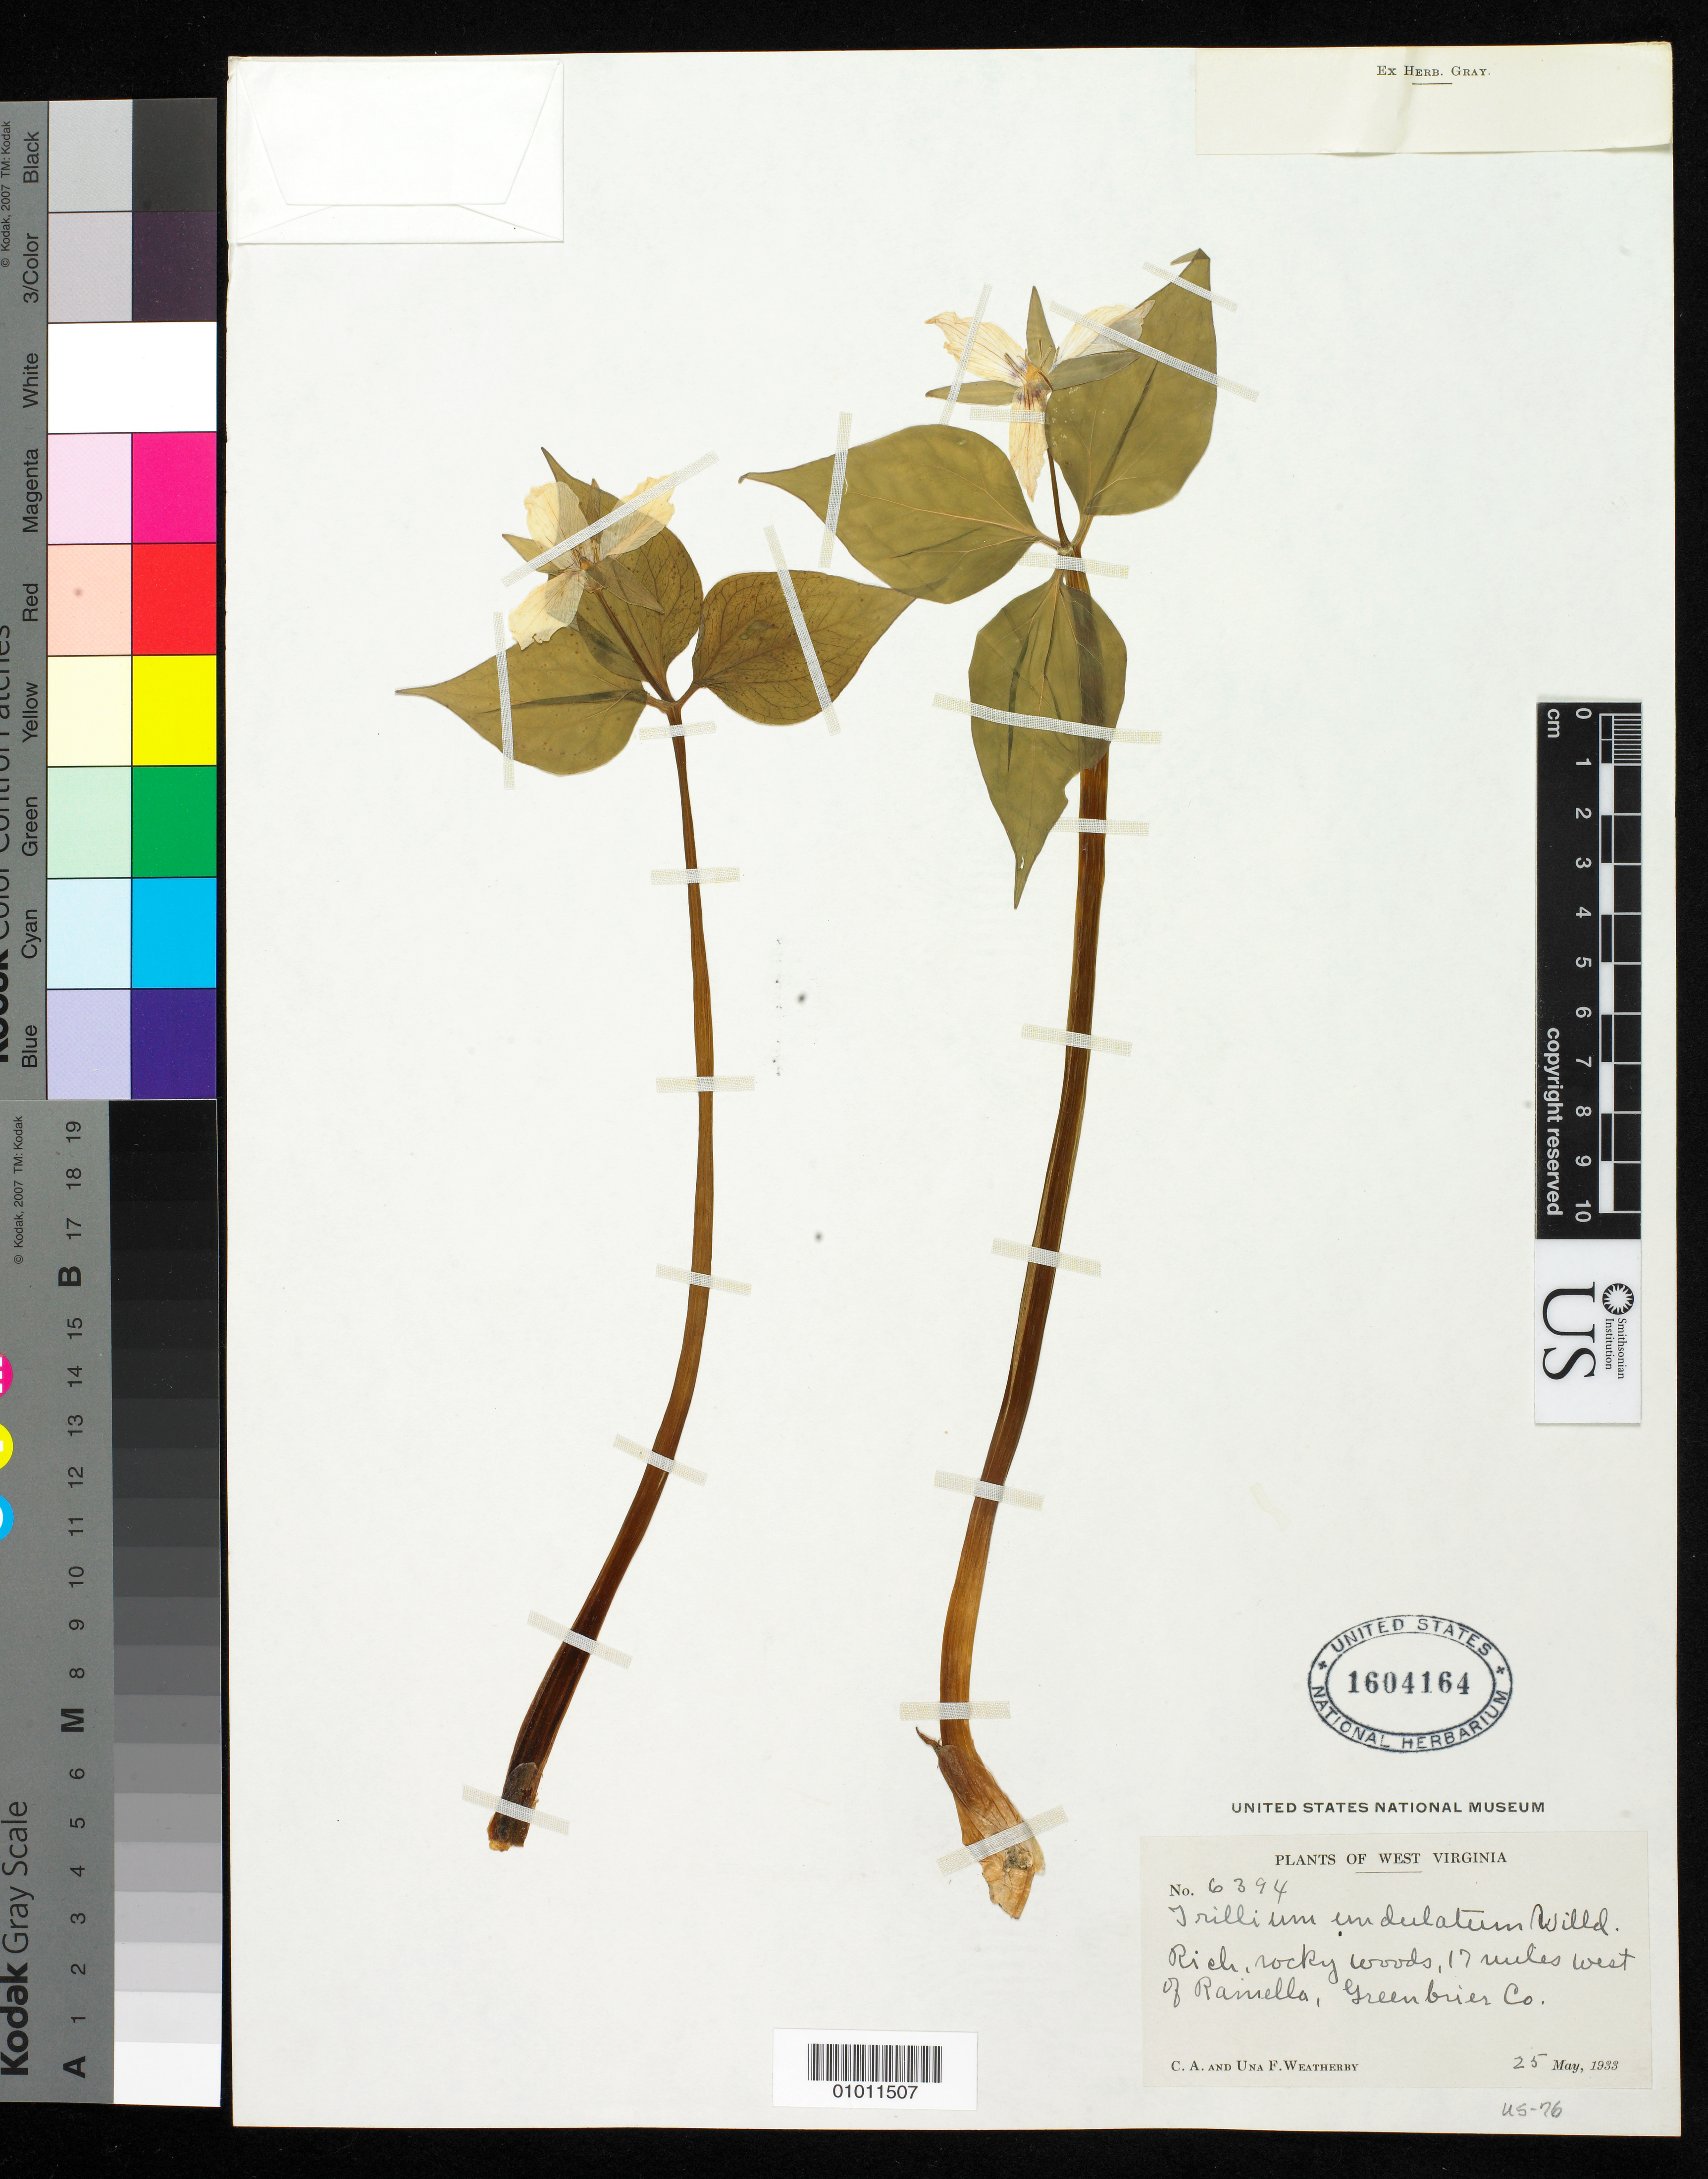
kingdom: Plantae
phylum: Tracheophyta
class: Liliopsida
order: Liliales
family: Melanthiaceae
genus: Trillium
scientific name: Trillium undulatum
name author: Willd.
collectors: C. A. Weatherby & U. L. Weatherby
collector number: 6394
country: United States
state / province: West Virginia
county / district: Greenbrier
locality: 17 mi W of Rainella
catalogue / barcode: US 1604164